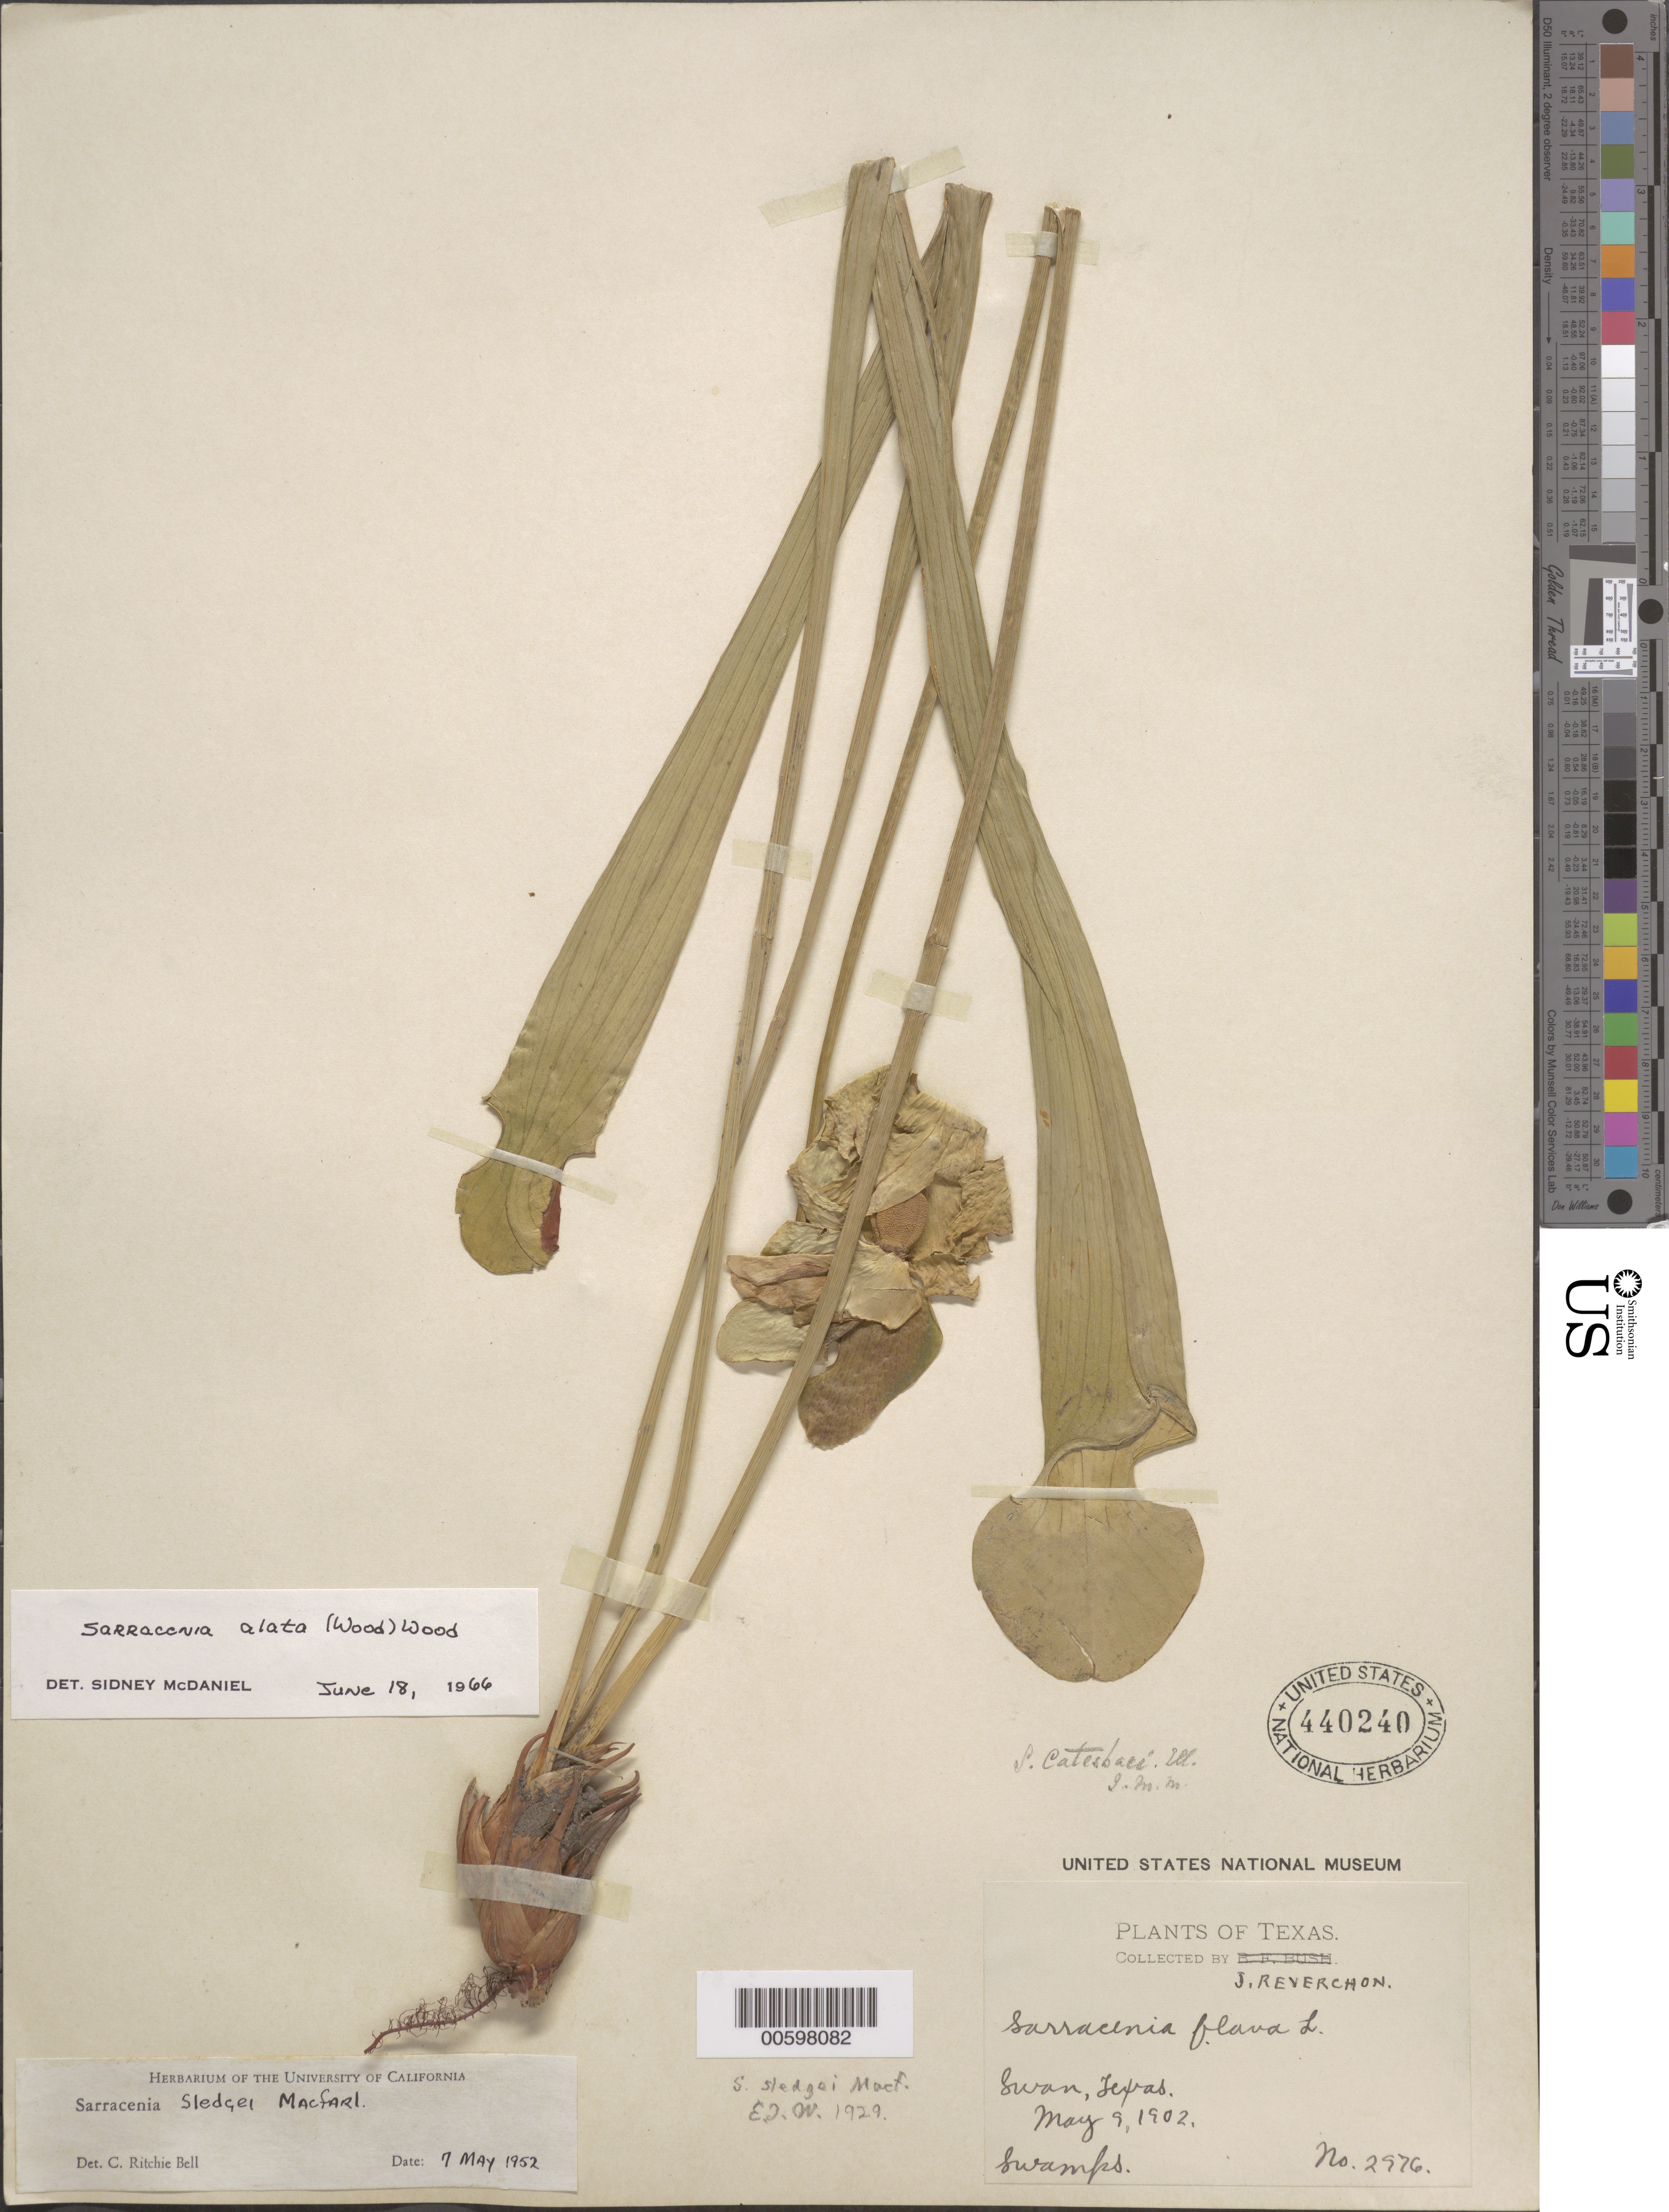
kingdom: Plantae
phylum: Tracheophyta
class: Magnoliopsida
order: Ericales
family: Sarraceniaceae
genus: Sarracenia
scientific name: Sarracenia alata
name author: (Alph. Wood) Alph. Wood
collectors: J. Reverchon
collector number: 2976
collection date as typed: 09 May 1902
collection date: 1902-05-09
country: United States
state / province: Texas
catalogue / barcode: US 440240